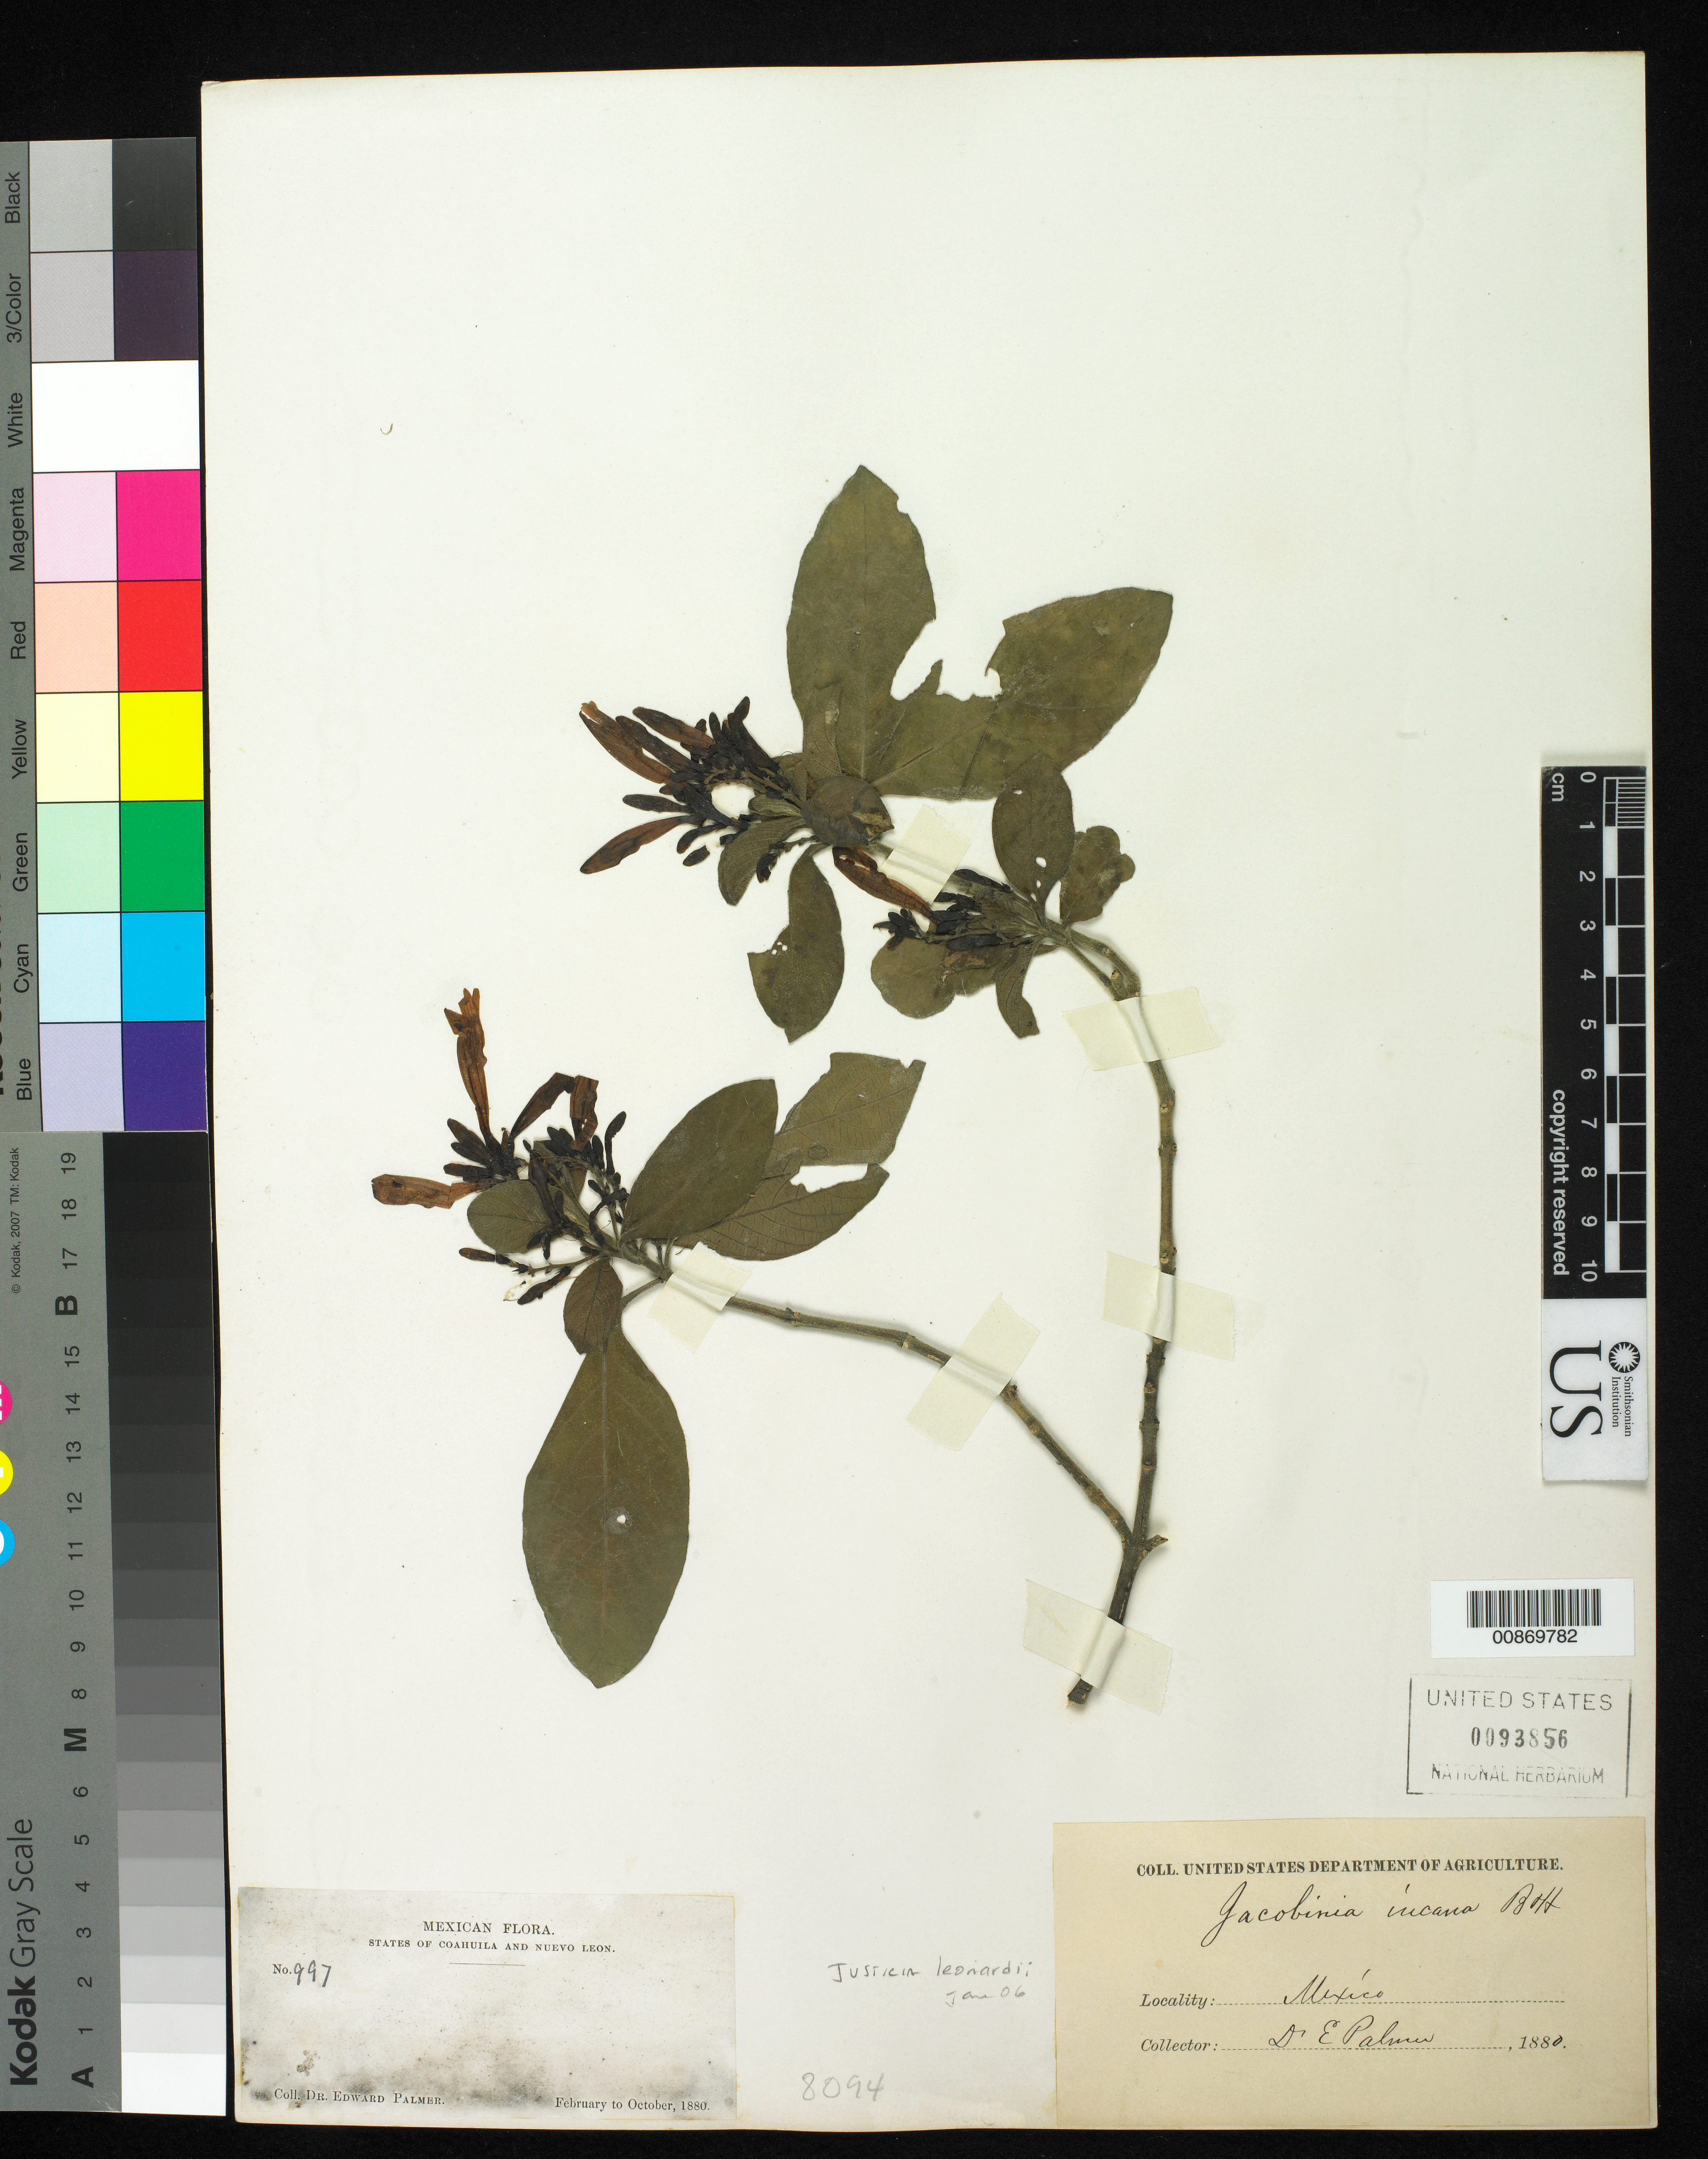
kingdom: Plantae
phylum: Tracheophyta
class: Magnoliopsida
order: Lamiales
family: Acanthaceae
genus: Justicia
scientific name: Justicia leonardii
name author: Wassh.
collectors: E. Palmer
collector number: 997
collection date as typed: Feb 1880 to -- Oct 1880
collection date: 1880-02/1880-10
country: Mexico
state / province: Coahuila / Nuevo León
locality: States of Coahuila and Nuevo León.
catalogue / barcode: US 93856